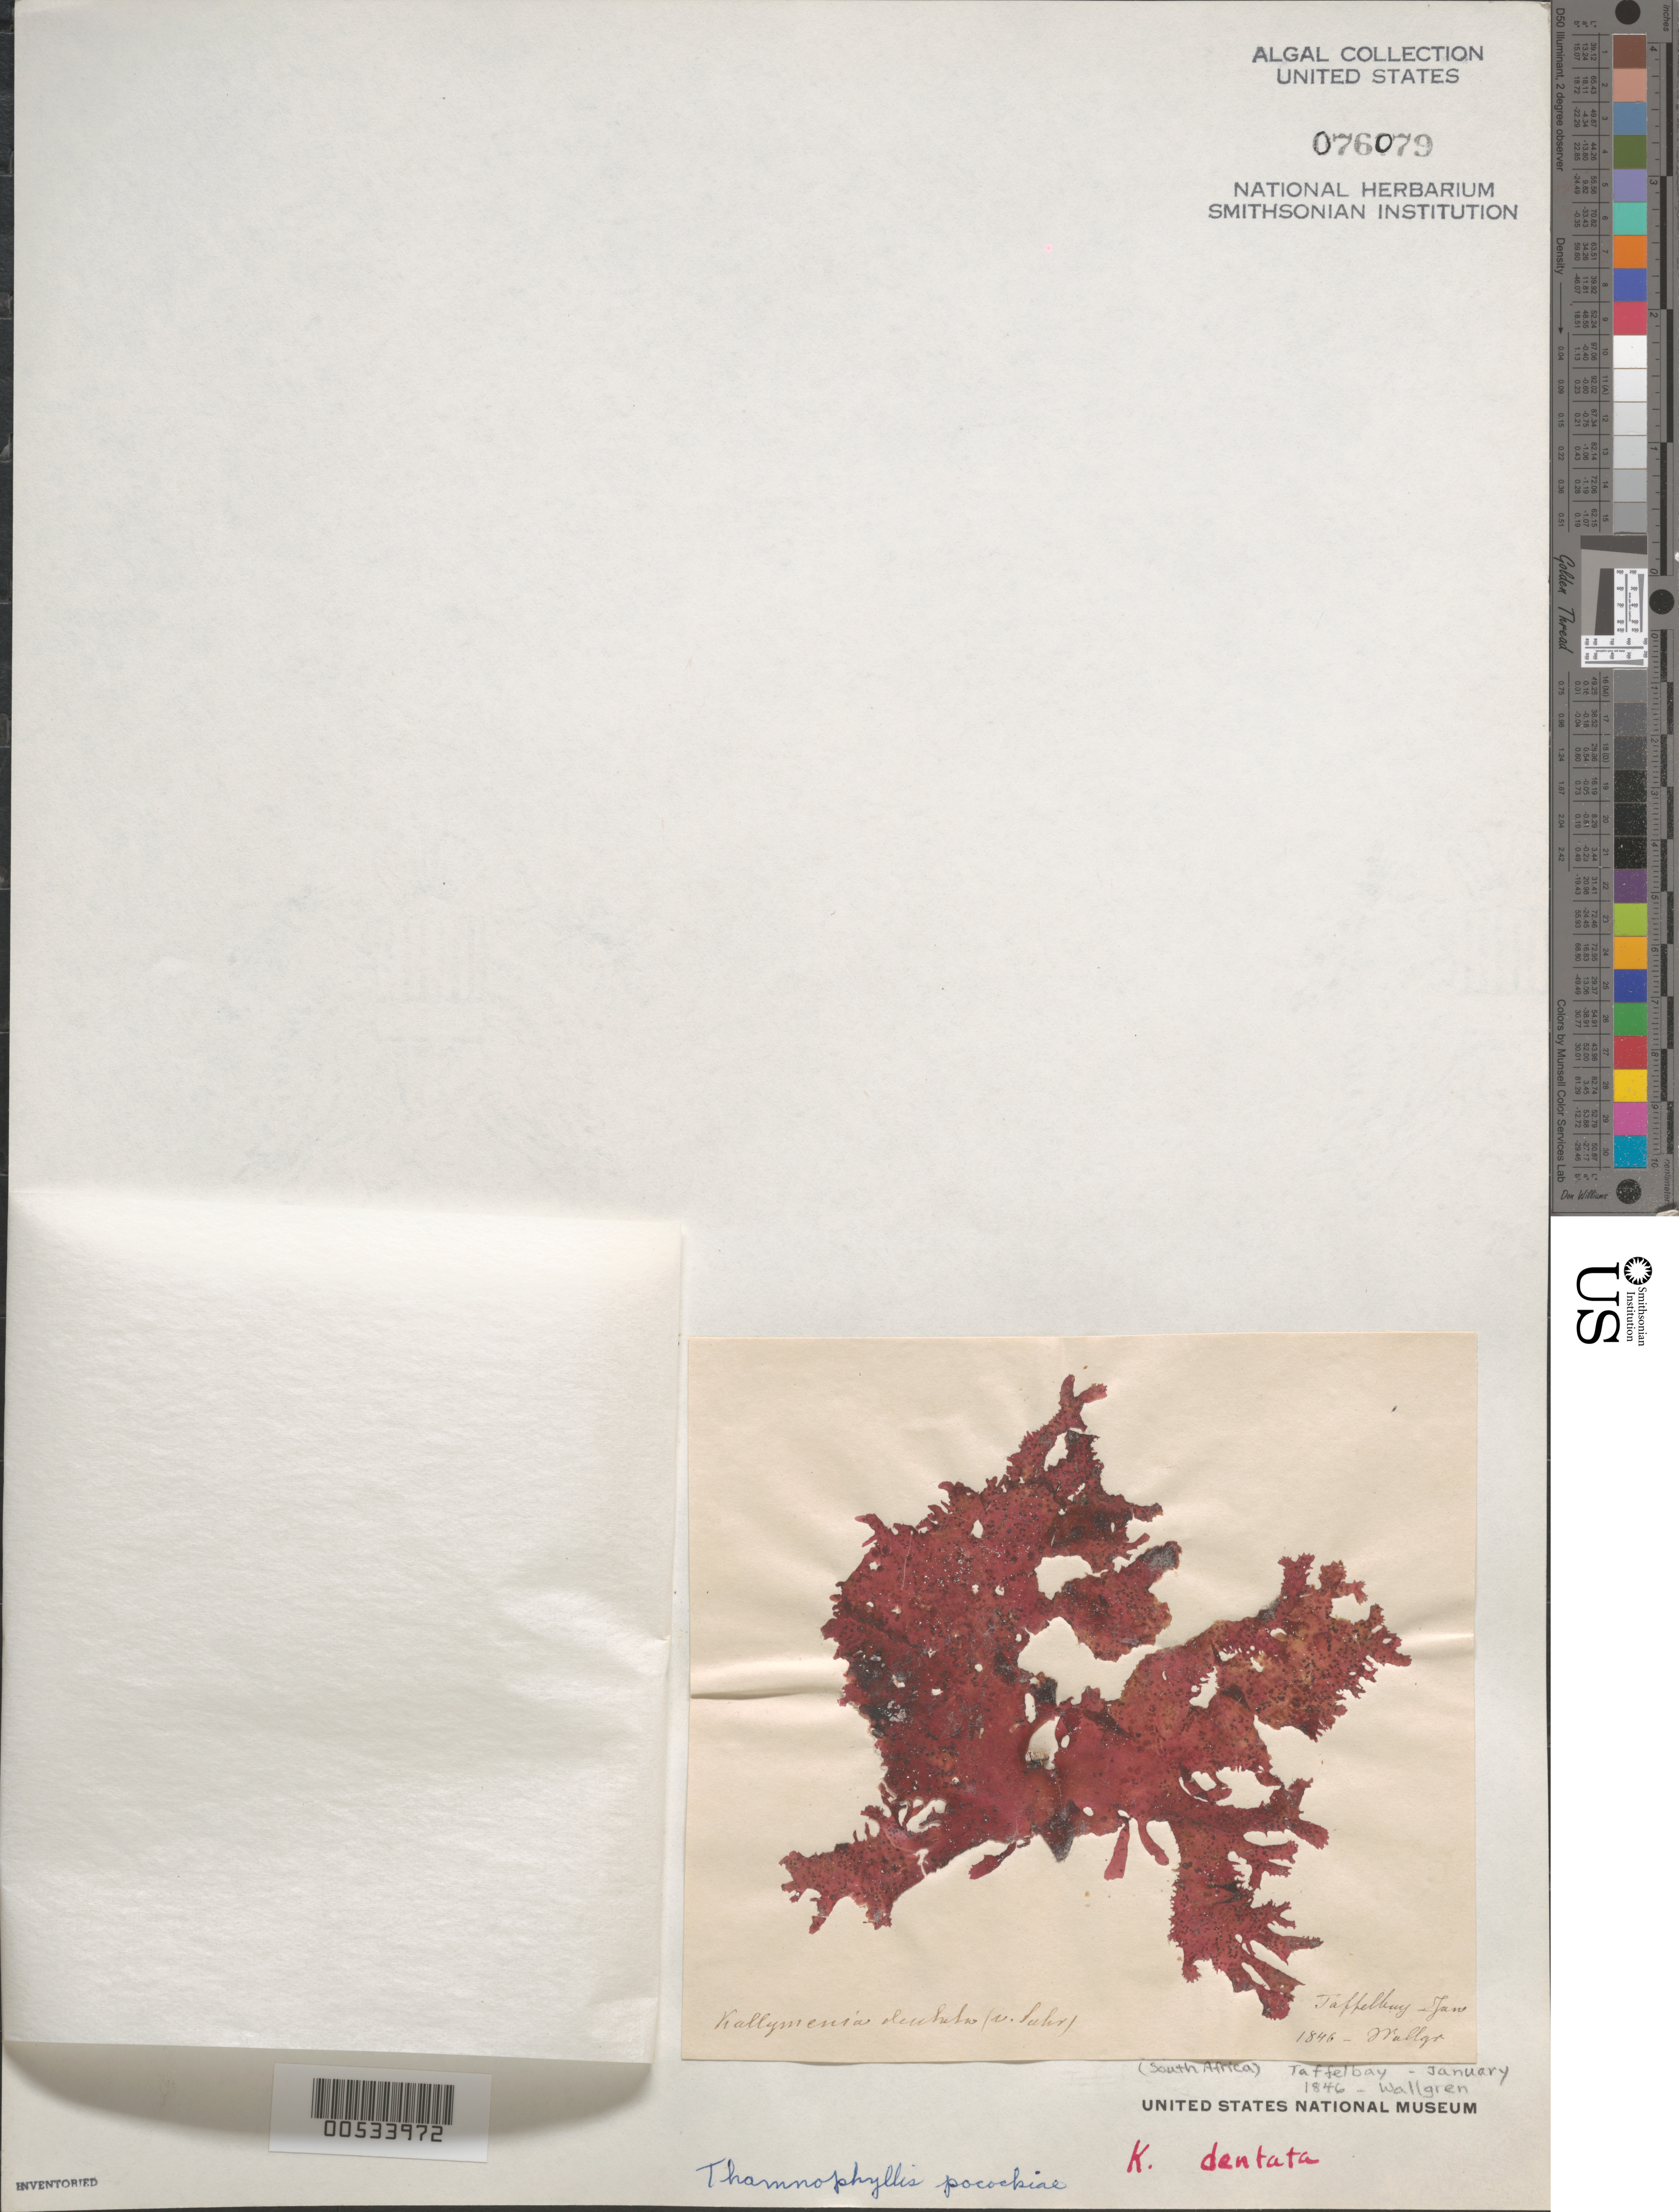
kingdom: Plantae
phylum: Rhodophyta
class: Florideophyceae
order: Gigartinales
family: Kallymeniaceae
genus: Thamnophyllis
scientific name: Thamnophyllis pocockiae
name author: R.E. Norris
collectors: -. Wallgren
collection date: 1846-01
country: South Africa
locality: Taffelbay.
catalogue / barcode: US 76079